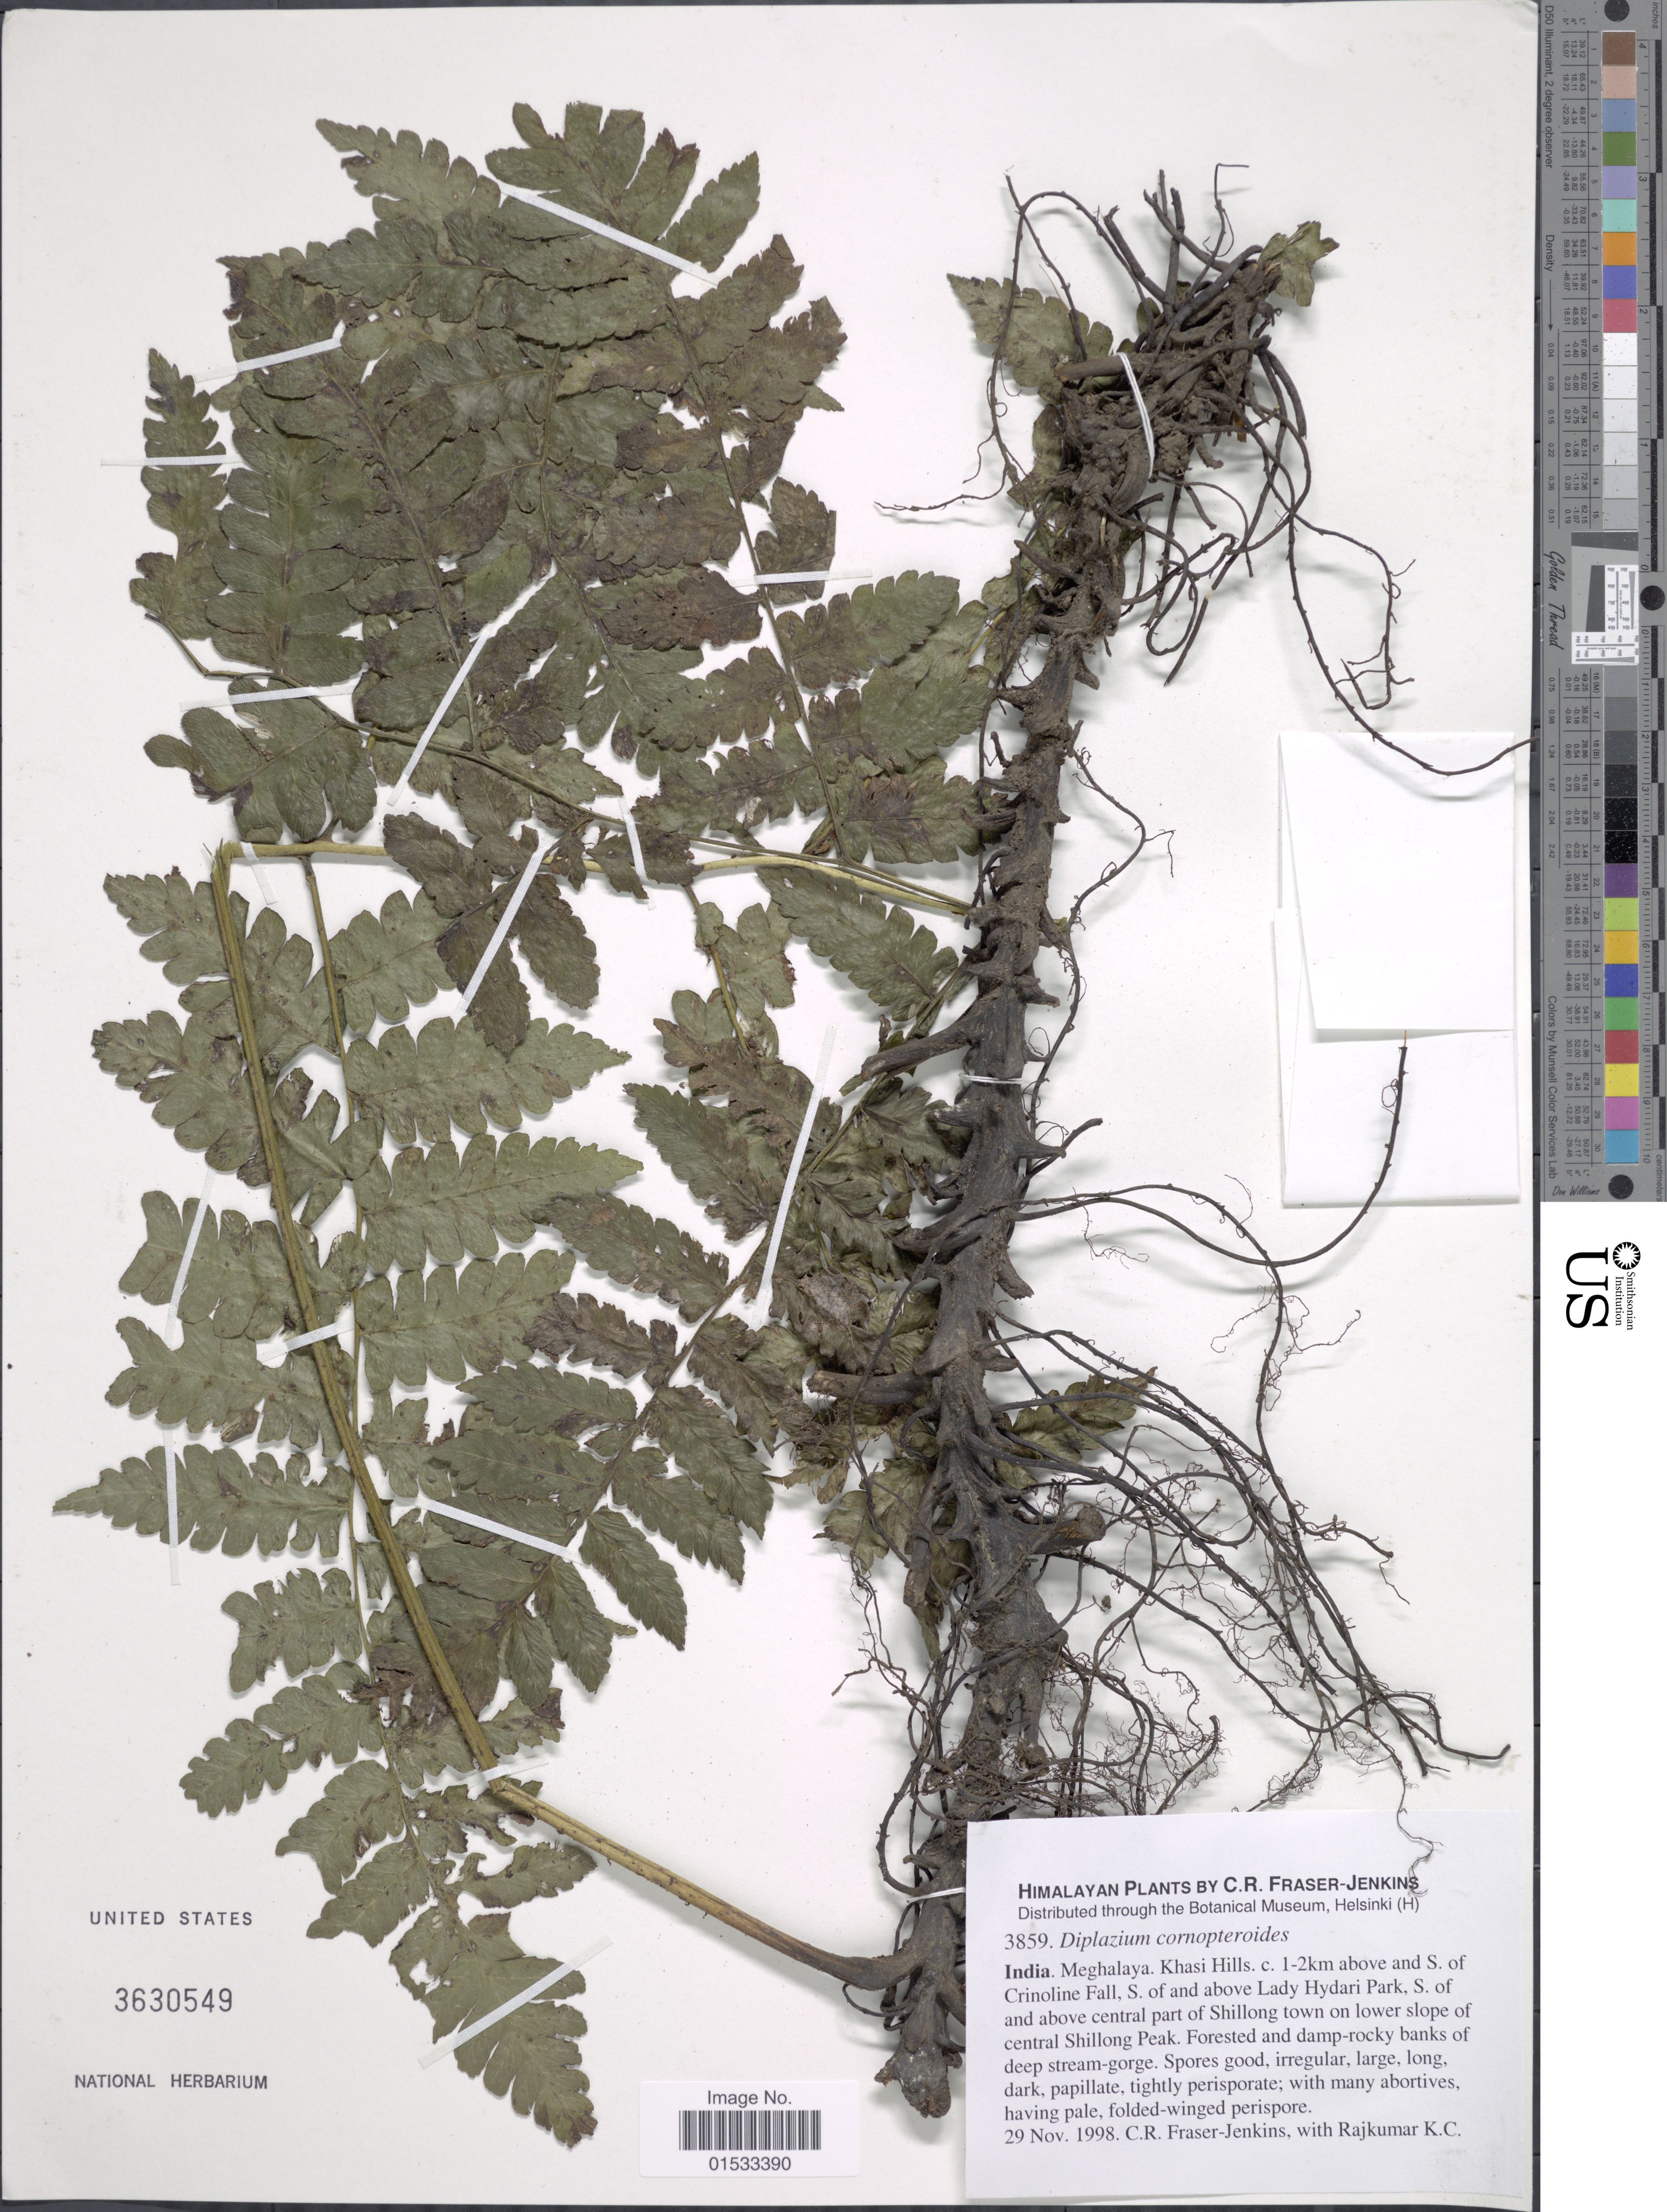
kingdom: Plantae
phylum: Tracheophyta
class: Polypodiopsida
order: Polypodiales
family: Athyriaceae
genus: Diplazium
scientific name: Diplazium cornopteroides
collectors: C. R. Fraser-Jenkins & K. Rajkumar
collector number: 3859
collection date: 1998-11-29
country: India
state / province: Meghalaya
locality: Khasi Hills, c. 1-2km above and S. of Crinoline Fall, S. of and above Lady Hydari Park, S. of and above central part of Shillong town on lower slope of central Shillong Peak.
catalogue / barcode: US 3630549